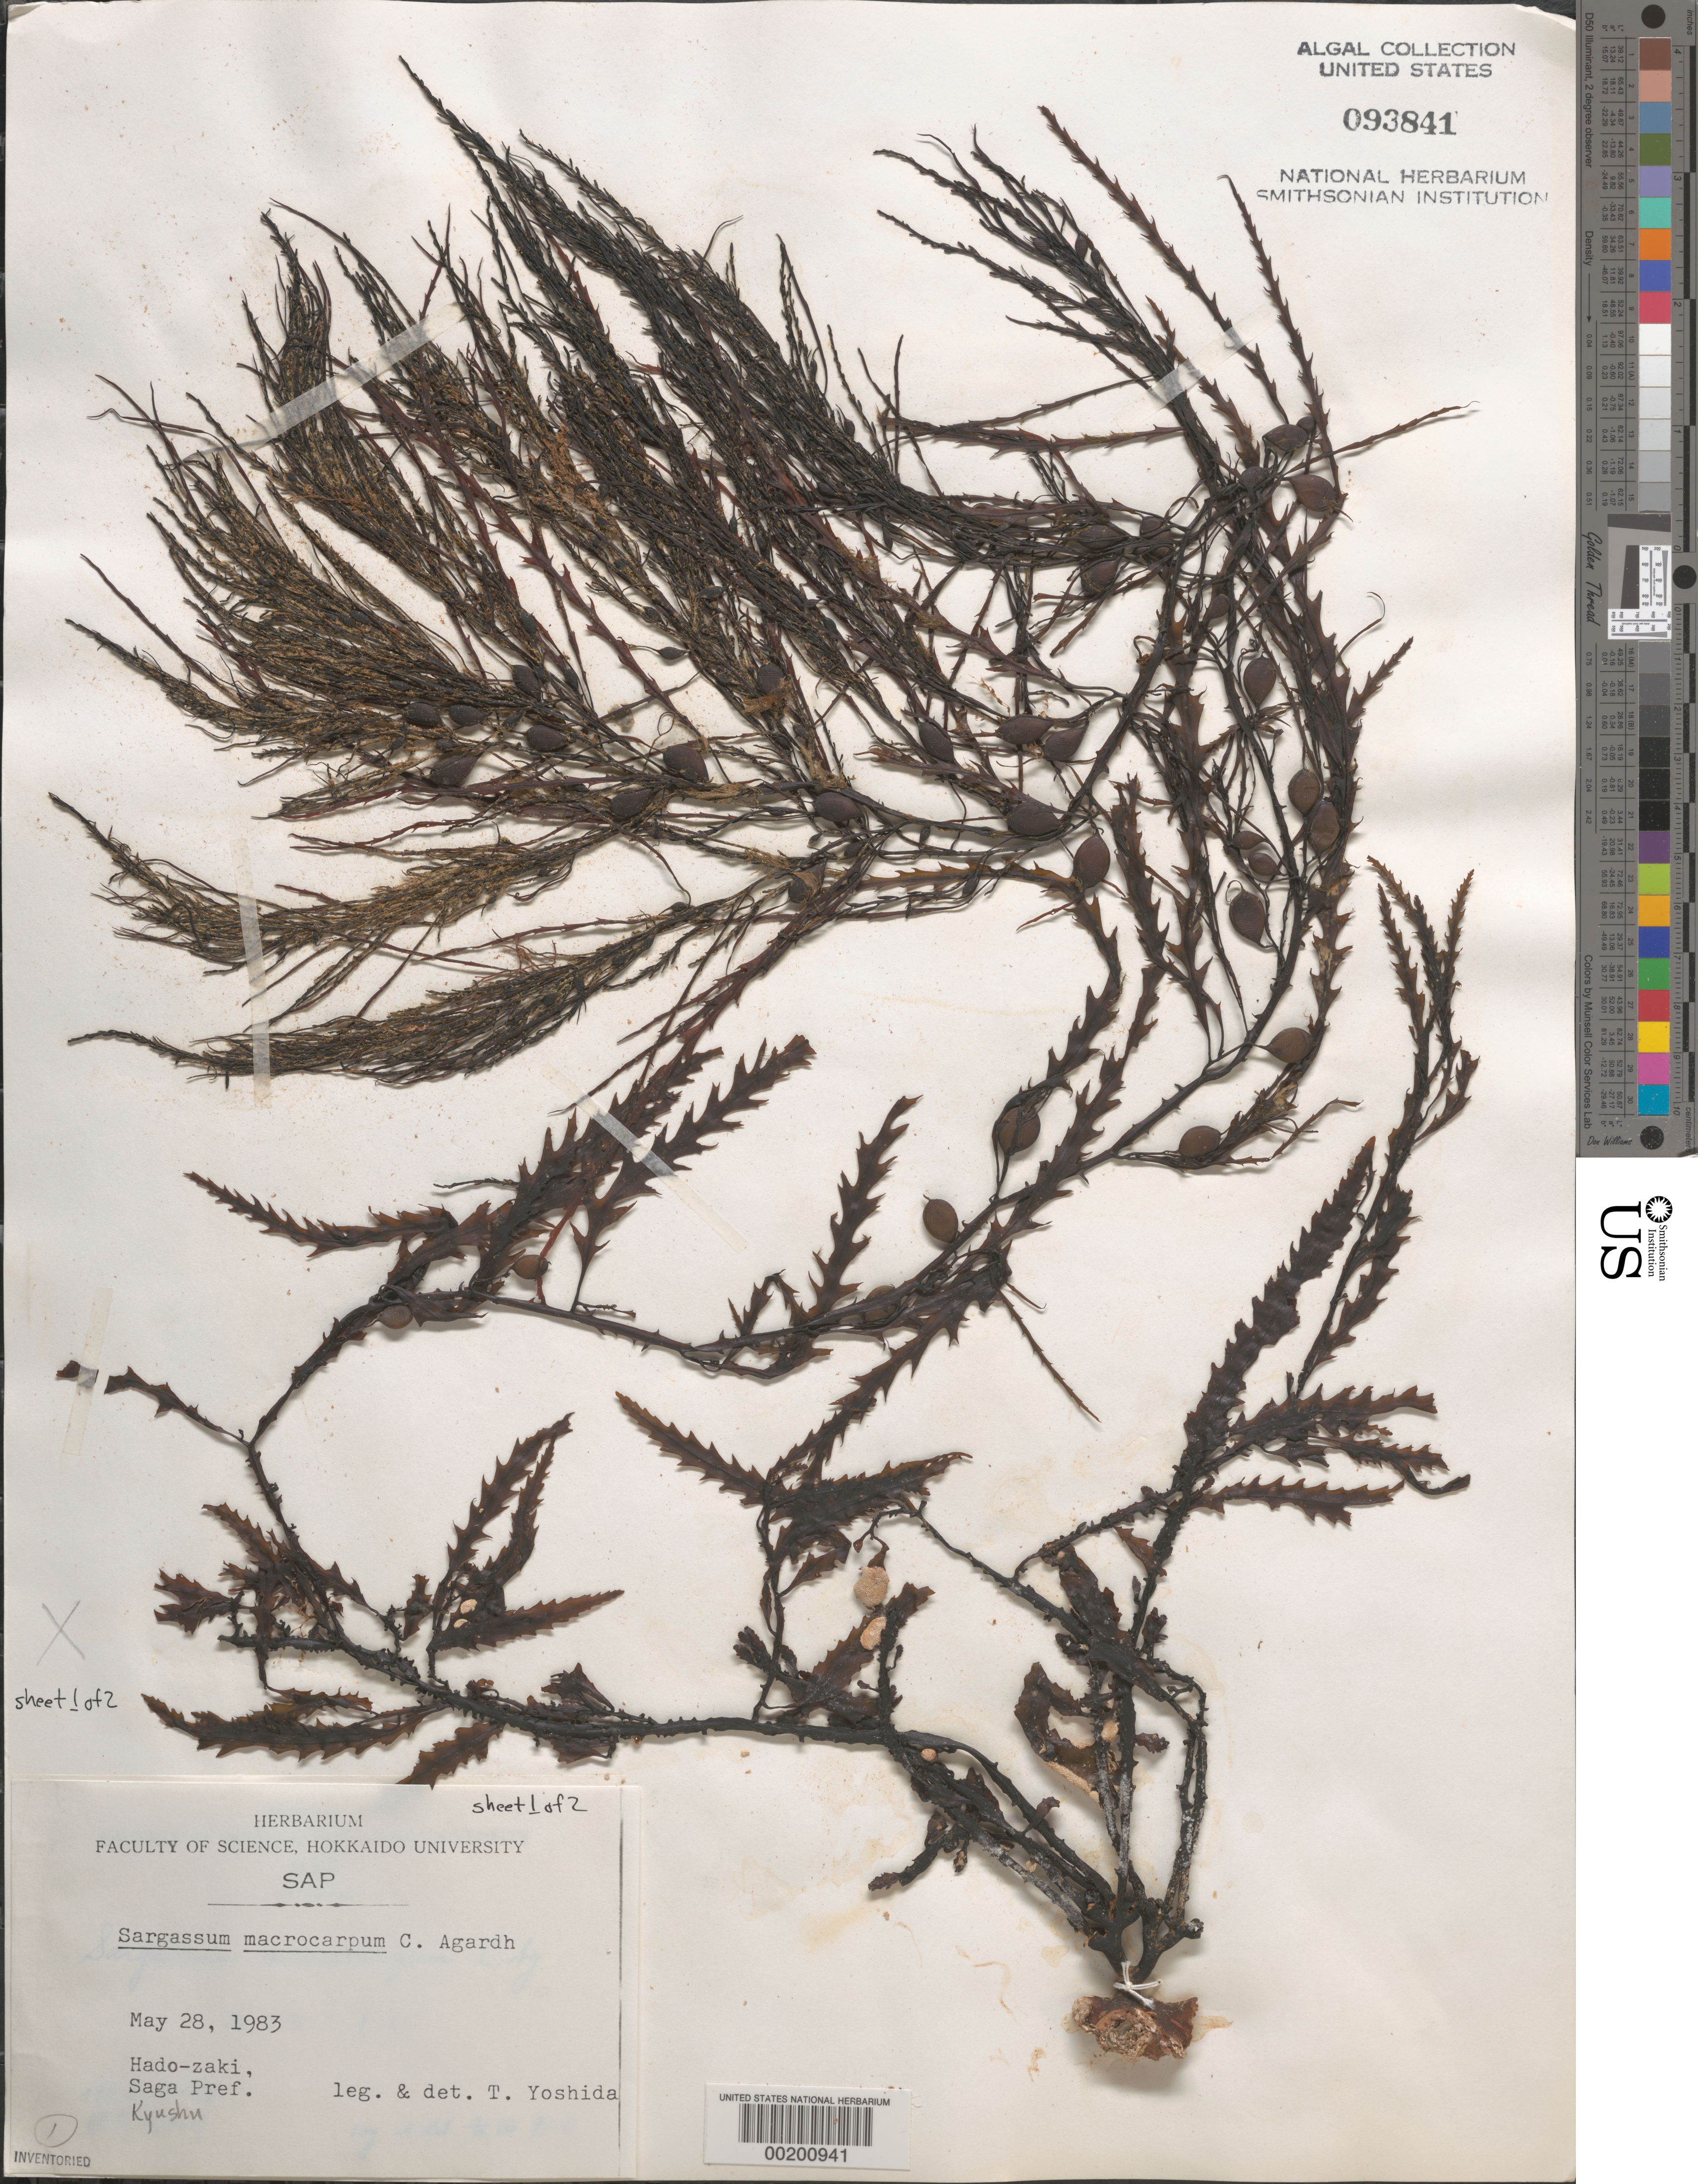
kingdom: Chromista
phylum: Ochrophyta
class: Phaeophyceae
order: Fucales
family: Sargassaceae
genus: Sargassum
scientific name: Sargassum macrocarpum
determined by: Yoshida, T.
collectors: T. Yoshida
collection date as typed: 28 May 1983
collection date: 1983-05-28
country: Japan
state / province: Saga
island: Kyushu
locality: Hado-zaki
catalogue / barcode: US 93841